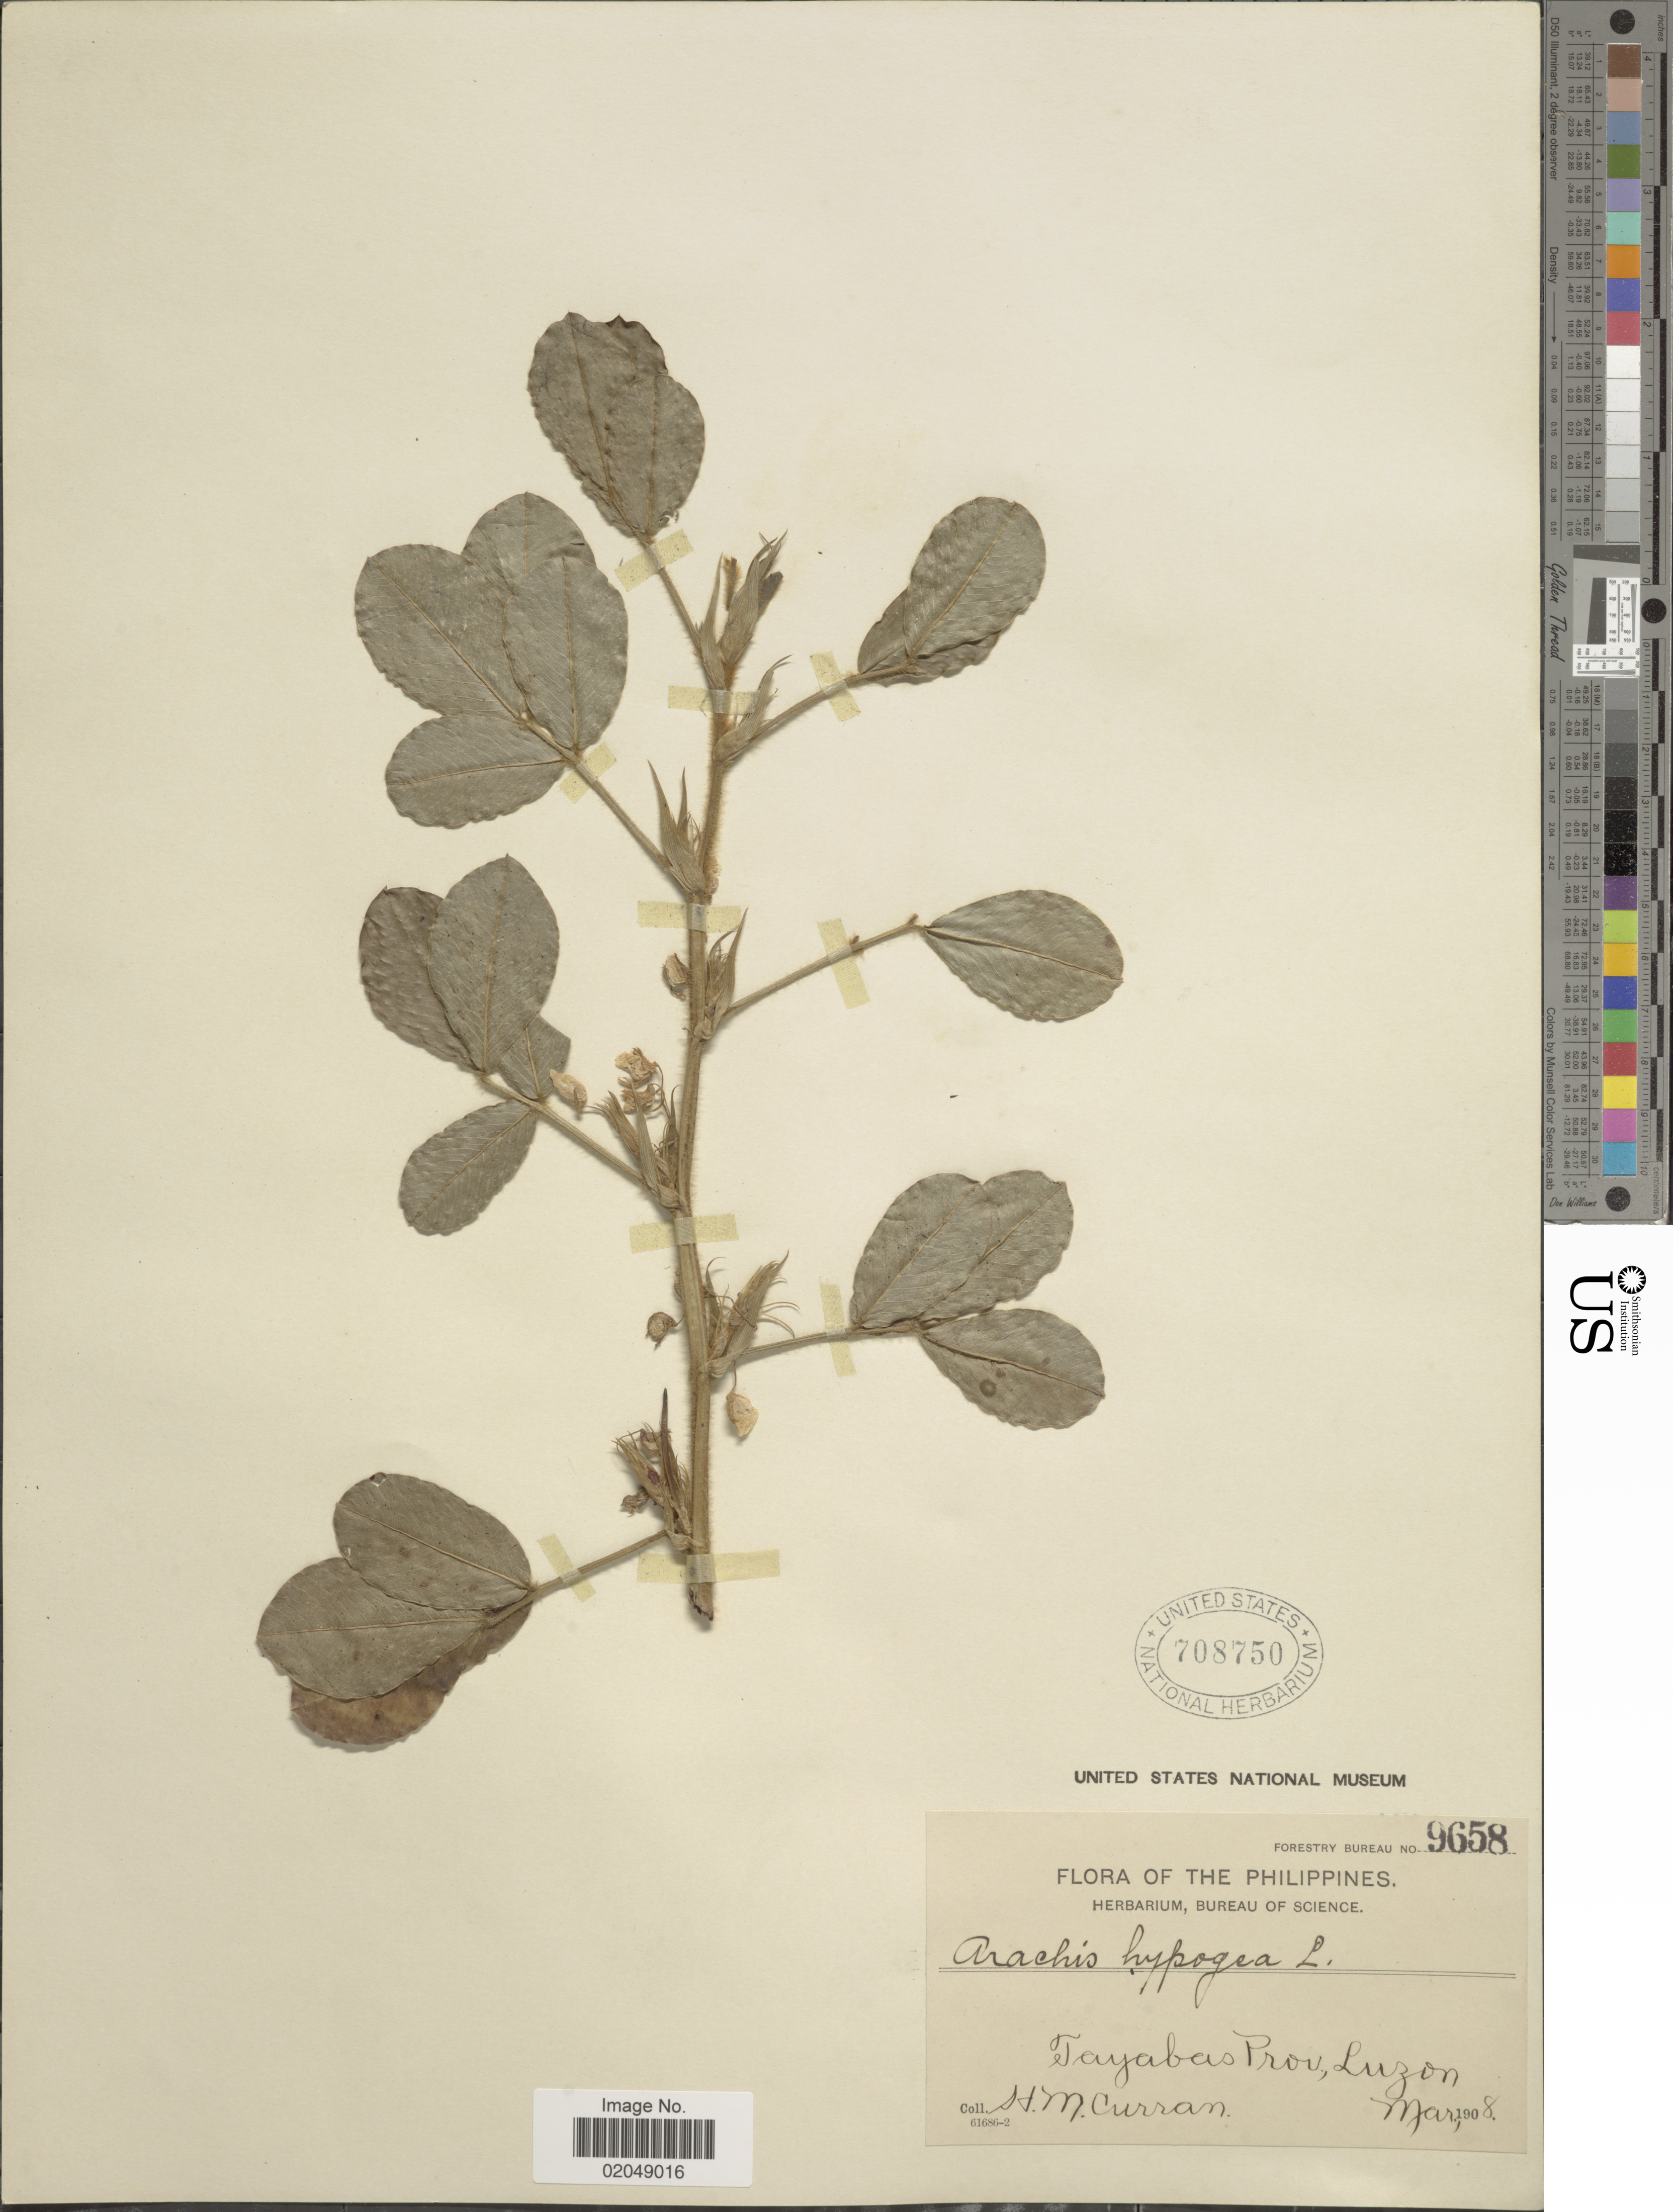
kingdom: Plantae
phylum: Tracheophyta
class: Magnoliopsida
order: Fabales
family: Fabaceae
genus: Arachis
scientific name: Arachis hypogaea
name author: L.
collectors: H. M. Curran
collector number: forestry Bureau of Science 9658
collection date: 1908-03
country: Philippines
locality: Tayabas Prov., Luzon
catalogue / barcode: US 708750